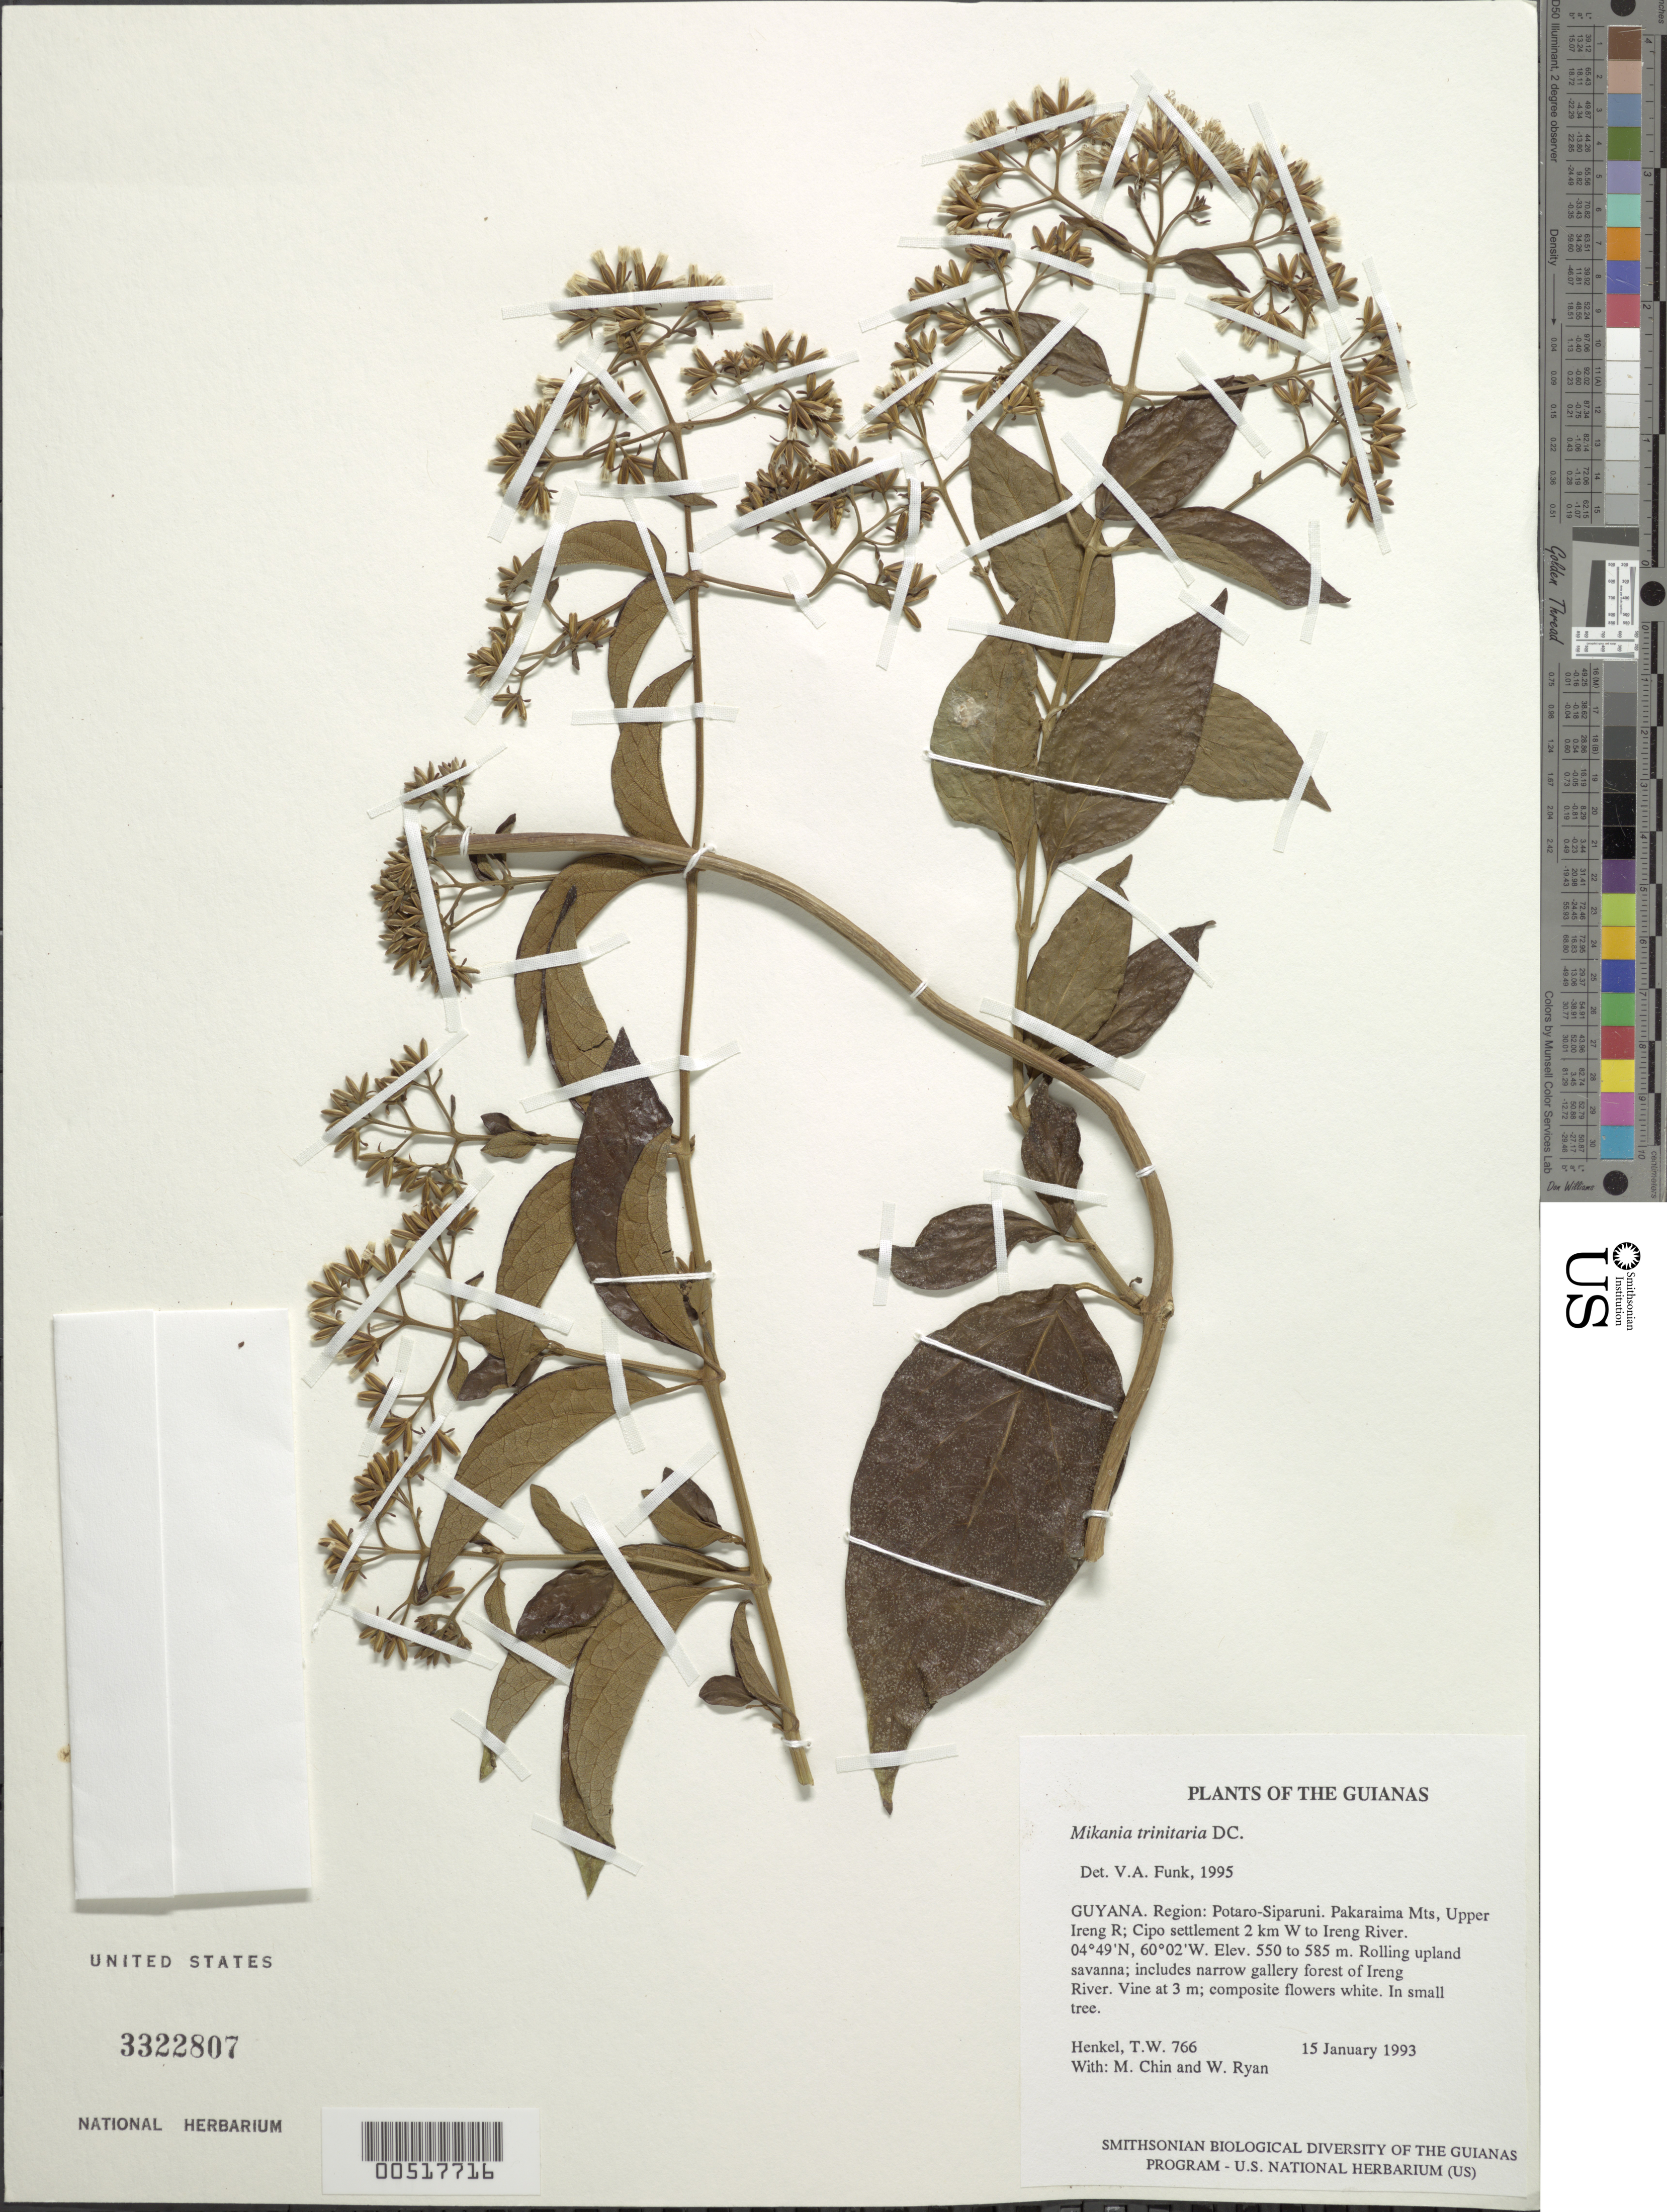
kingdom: Plantae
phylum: Tracheophyta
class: Magnoliopsida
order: Asterales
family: Asteraceae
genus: Mikania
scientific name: Mikania trinitaria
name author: DC.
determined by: Funk, Vicki A., (BOT), Smithsonian Institution - National Museum of Natural History (UNITED STATES)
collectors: T. Henkel, M. Chin & W. Ryan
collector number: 766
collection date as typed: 15 January 1993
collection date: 1993-01-15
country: Guyana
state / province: Potaro-Siparuni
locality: Pakaraima Mts, Upper Ireng R; Cipo settlement 2 km W to Ireng River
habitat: Rolling upland savanna; includes narrow gallery forest of Ireng River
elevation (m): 550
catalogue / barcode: US 3322807